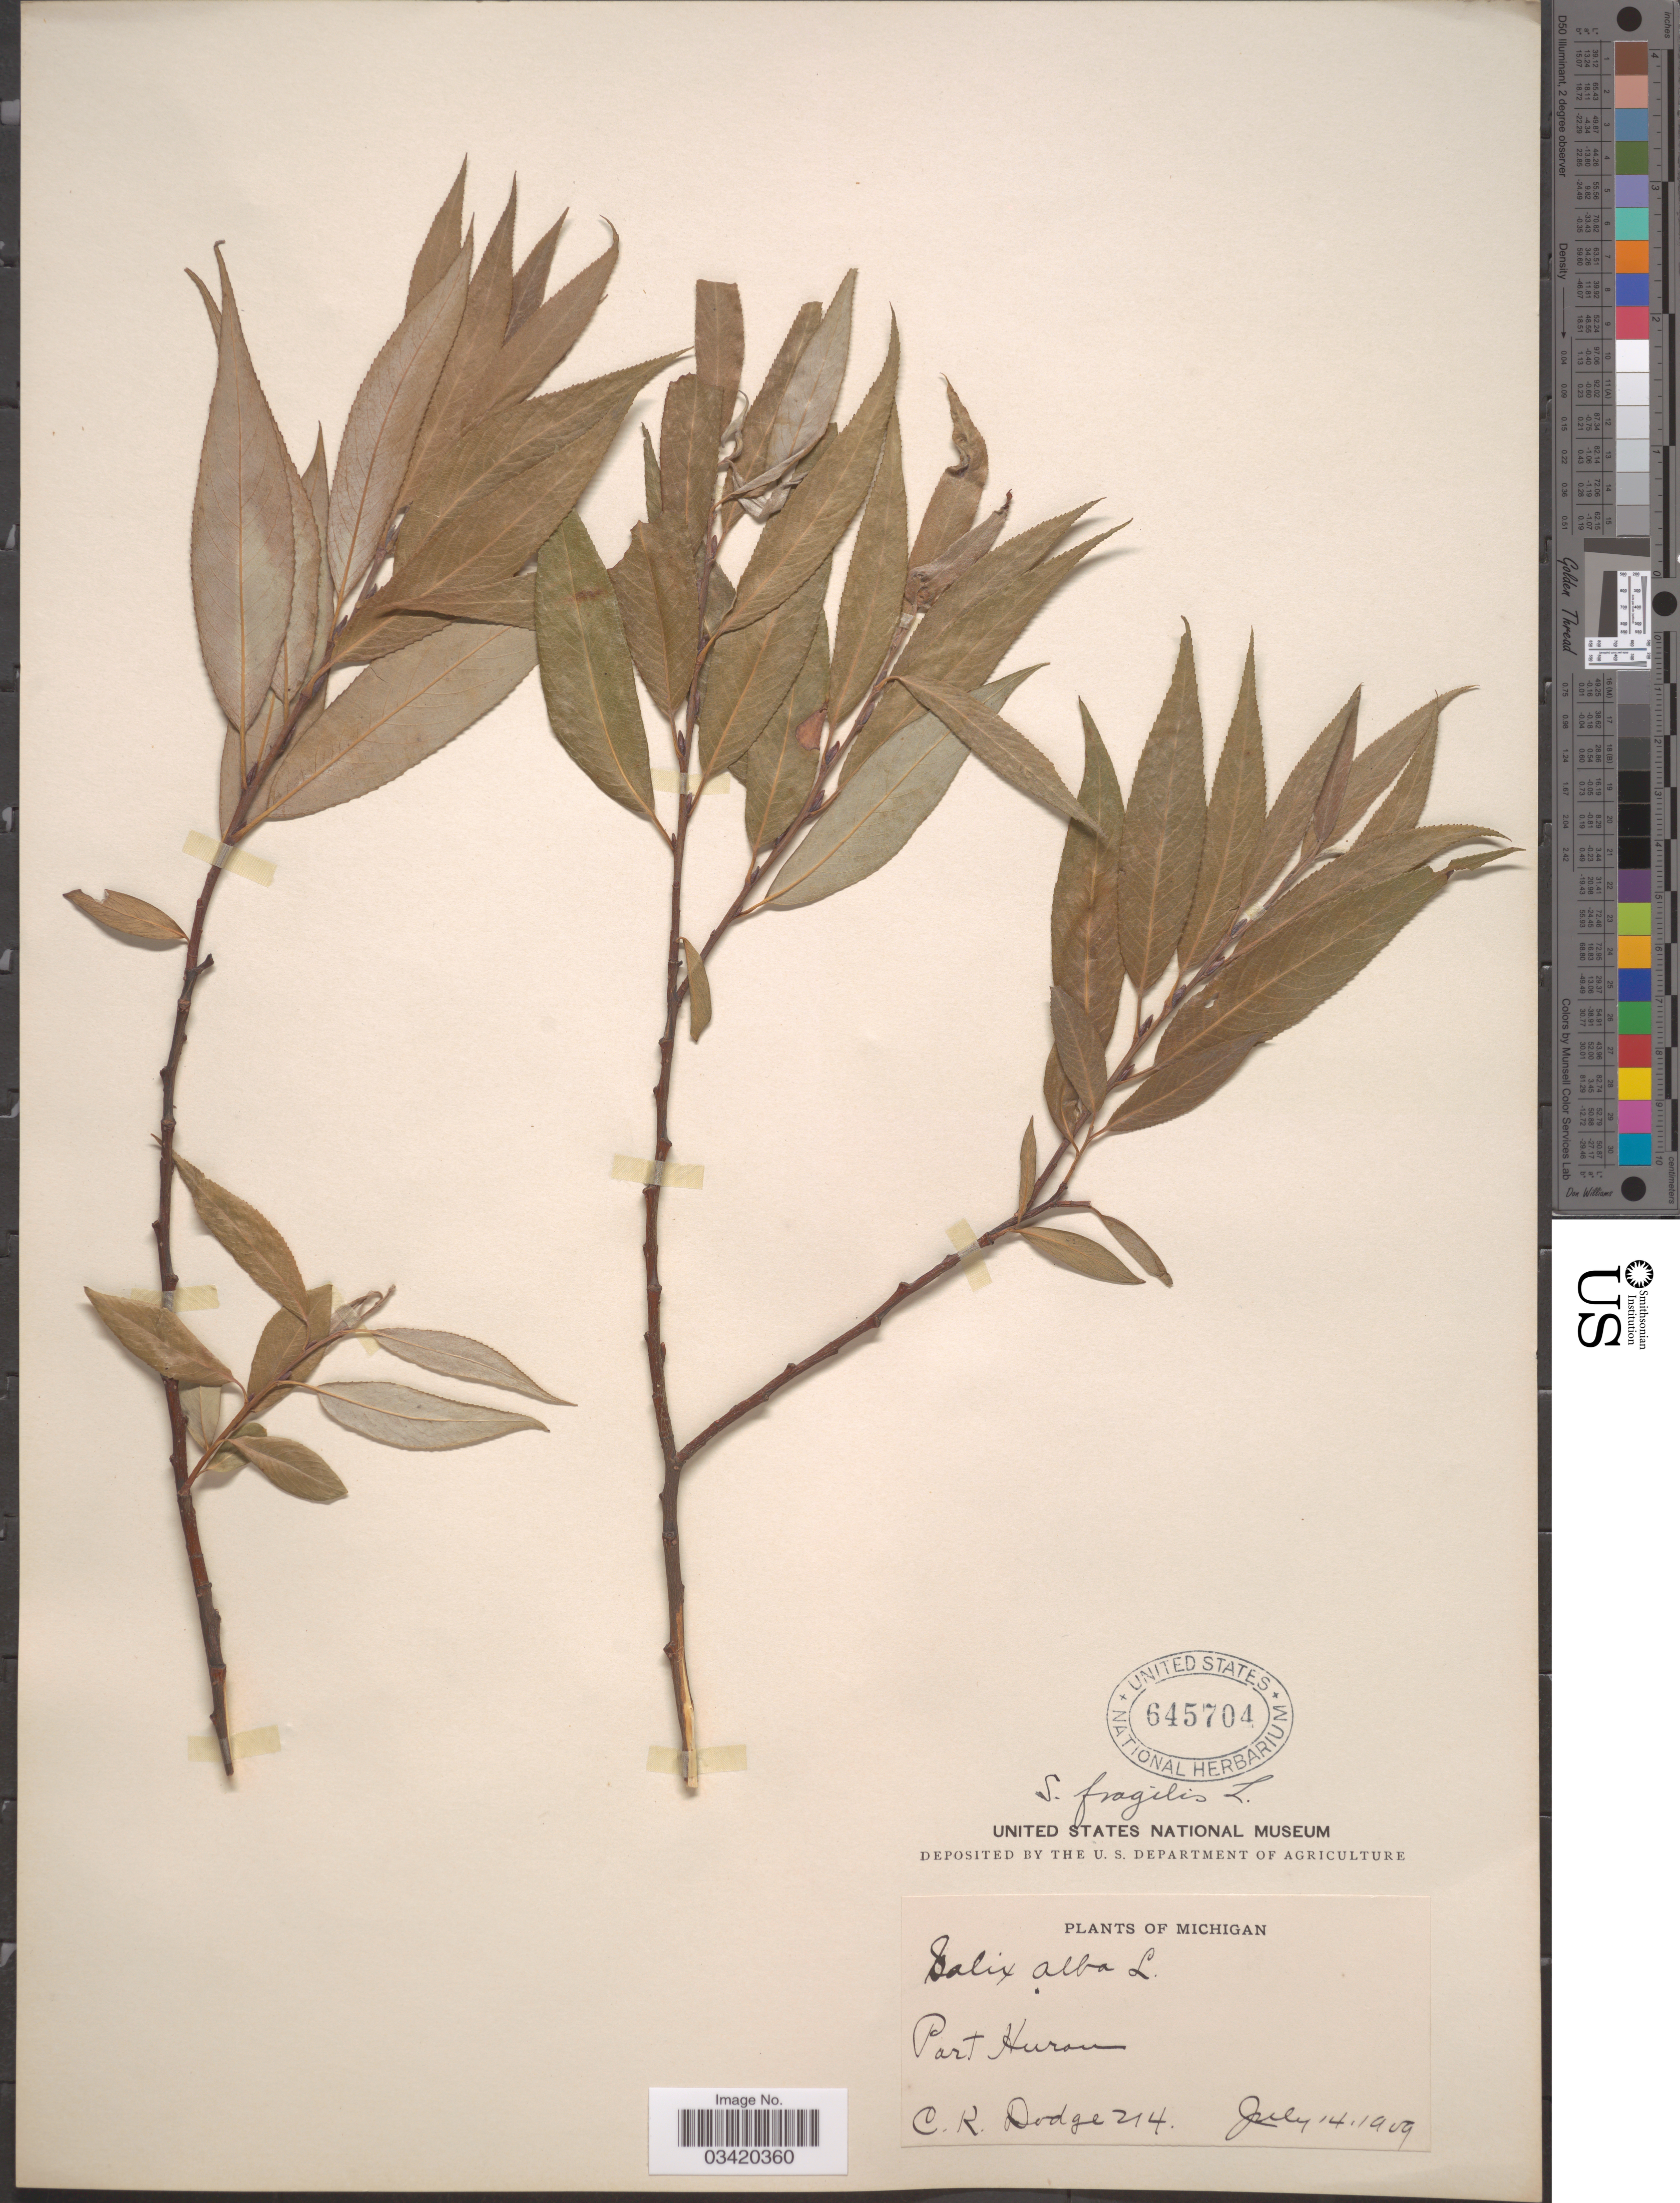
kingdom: Plantae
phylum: Tracheophyta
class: Magnoliopsida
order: Malpighiales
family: Salicaceae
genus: Salix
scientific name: Salix fragilis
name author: L.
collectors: C. Dodge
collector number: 214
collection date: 1909-07-14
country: United States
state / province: Michigan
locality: Port Huron.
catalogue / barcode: US 645704